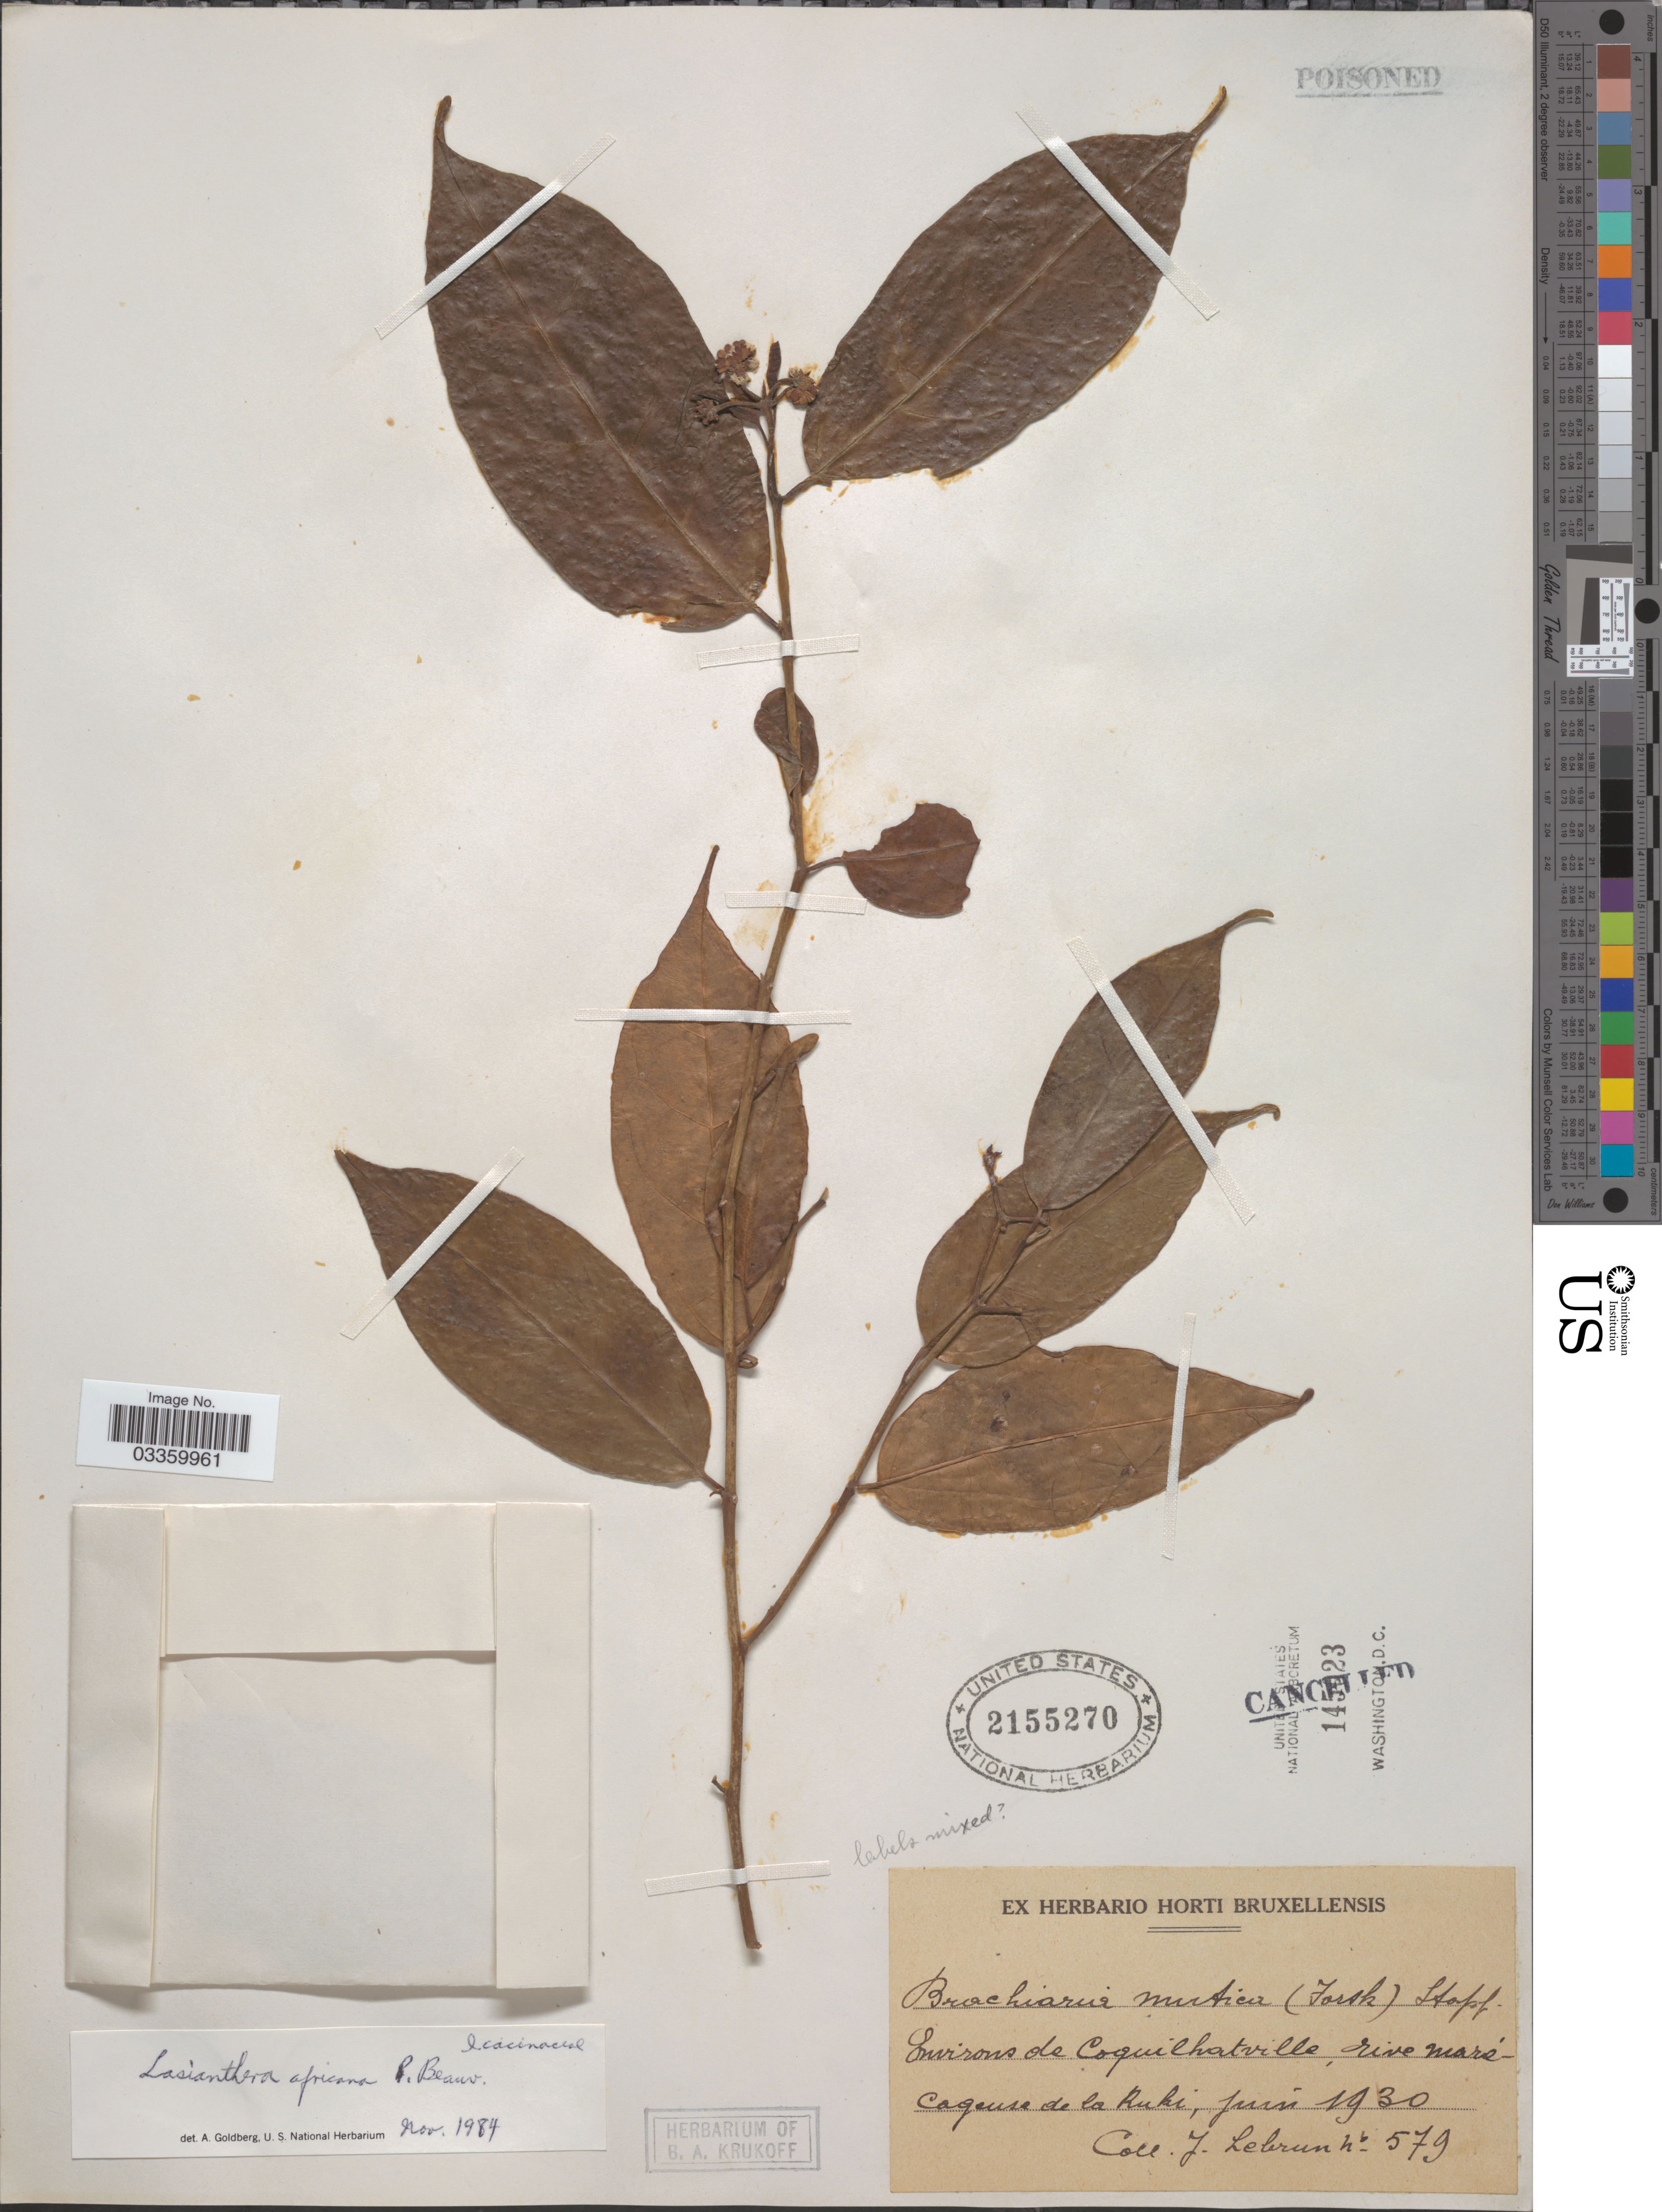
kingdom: Plantae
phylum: Tracheophyta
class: Magnoliopsida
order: Cardiopteridales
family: Stemonuraceae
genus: Lasianthera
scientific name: Lasianthera africana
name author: P. Beauv.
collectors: J. A. Lebrun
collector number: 579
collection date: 1930-06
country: Congo, Democratic Republic of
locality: Environs de Coquilhatville, rive marécageuse de la Ruki.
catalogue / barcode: US 2155270